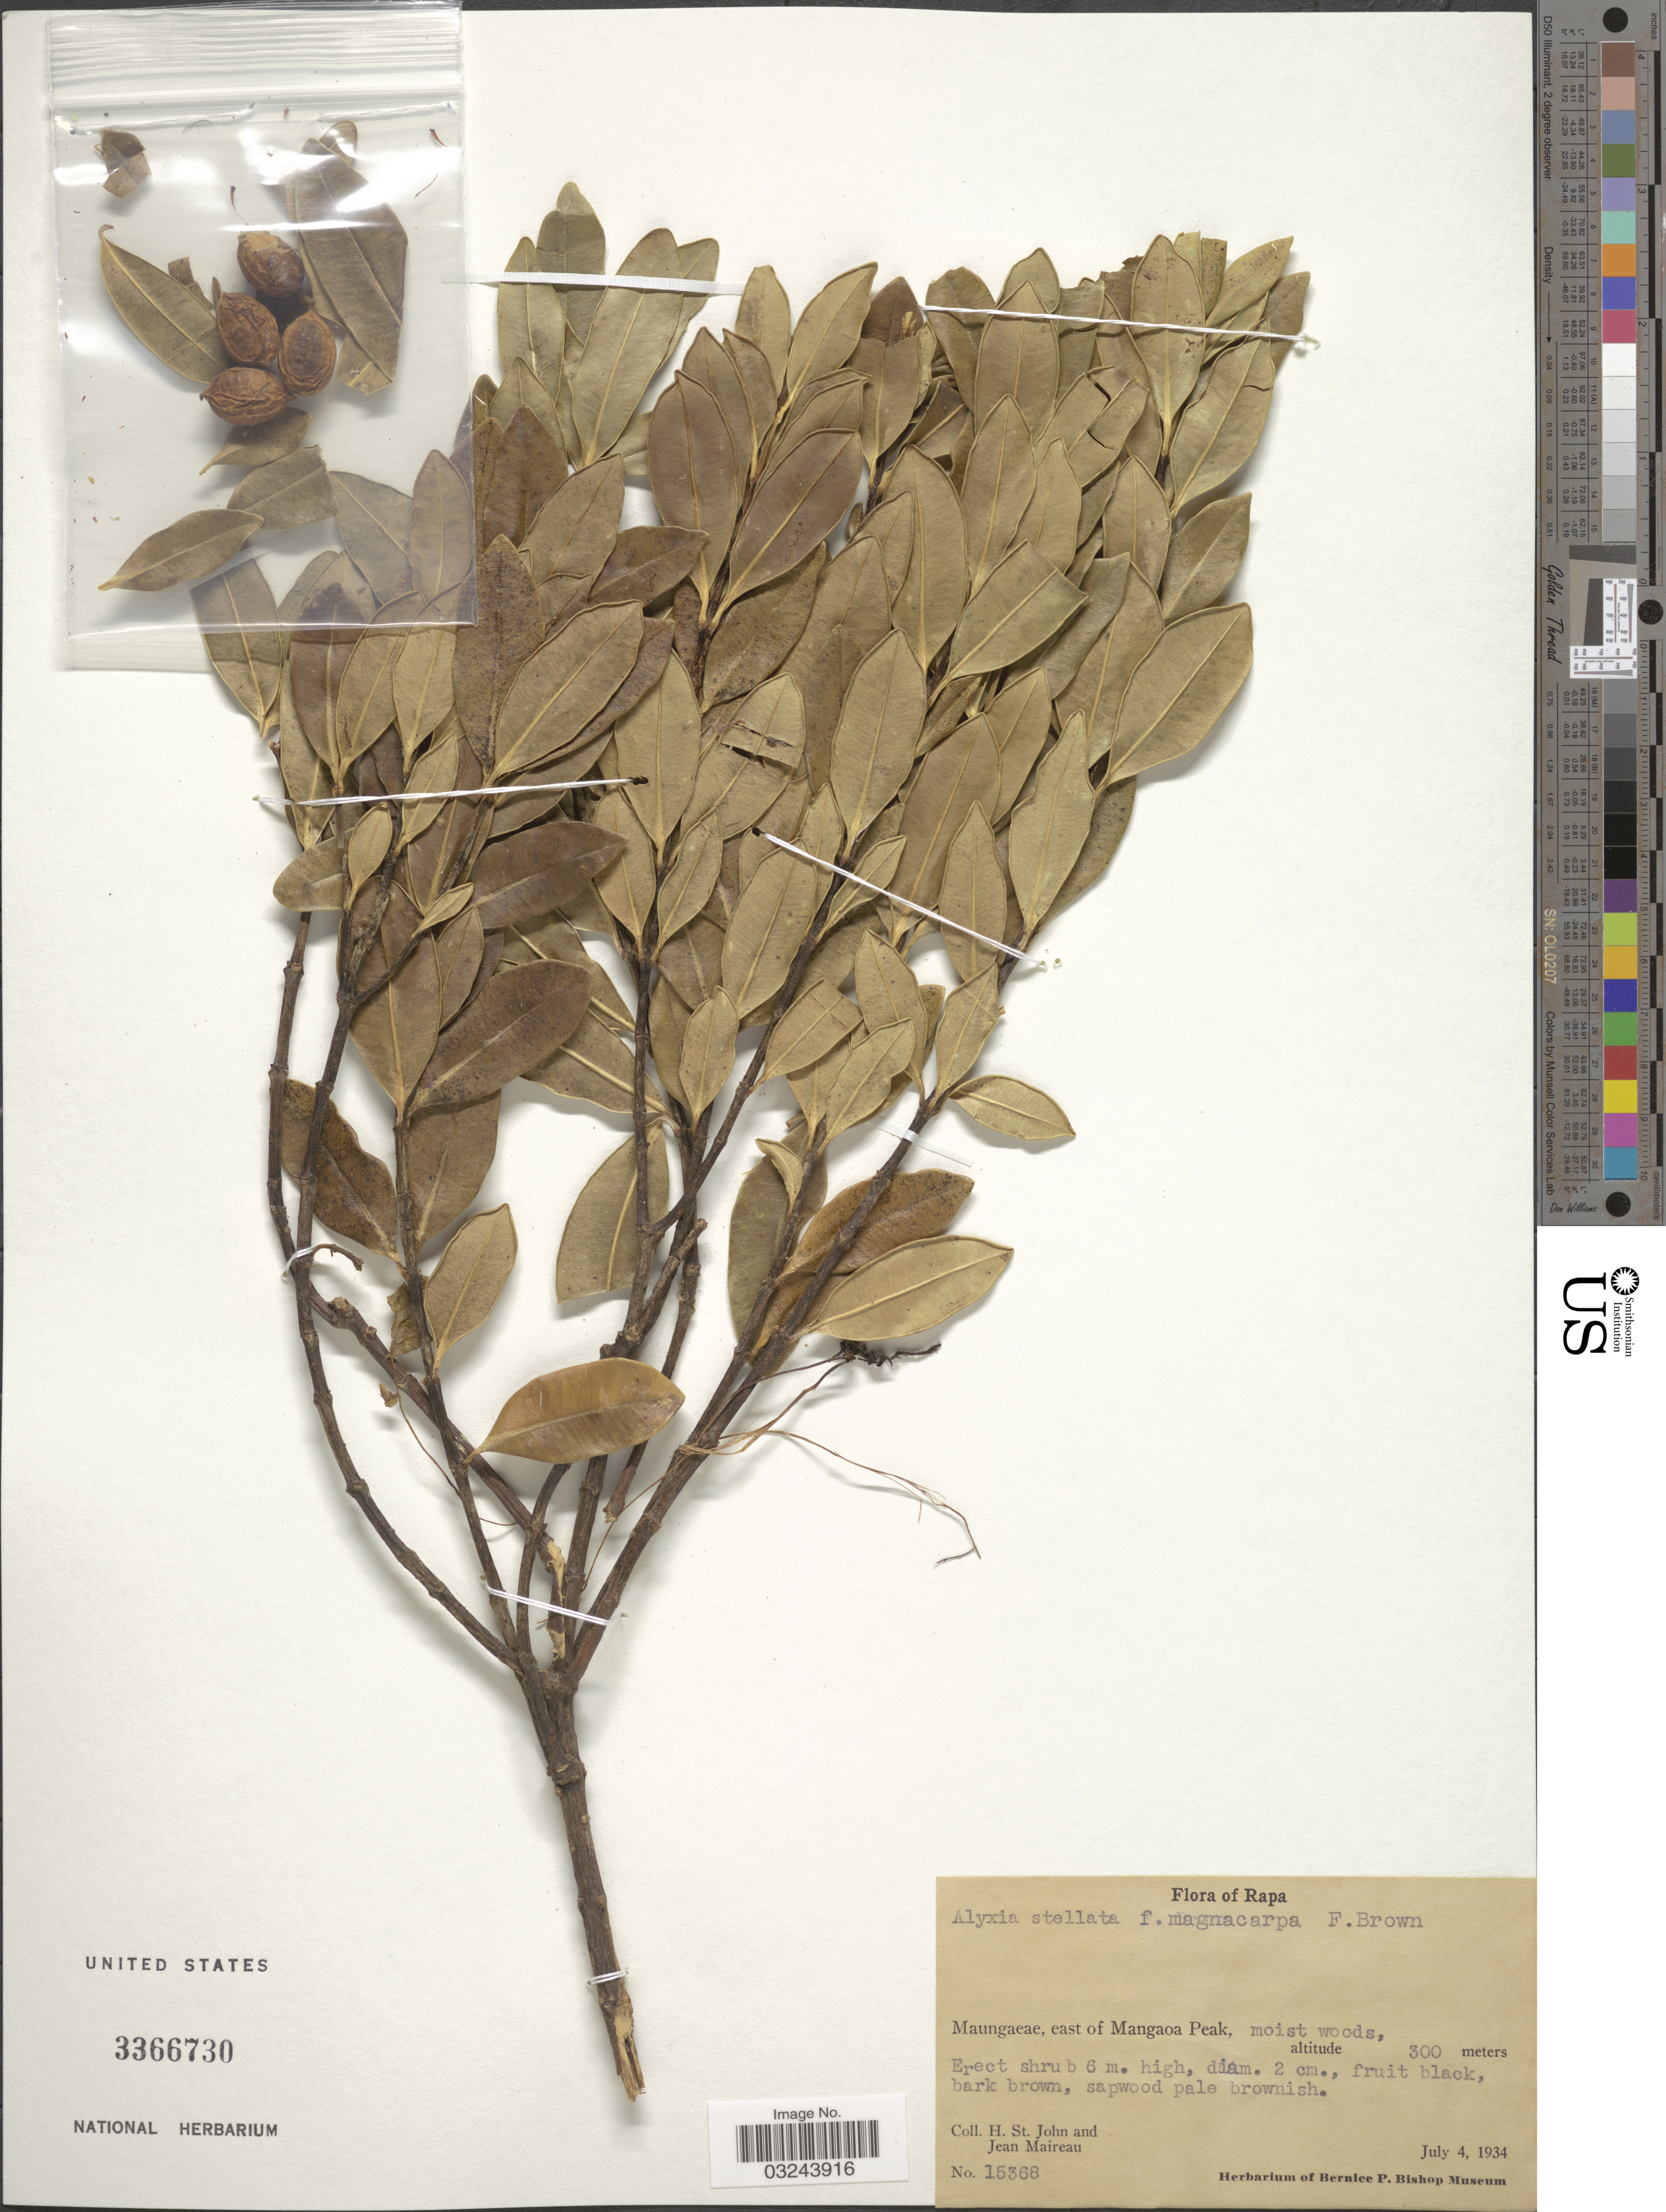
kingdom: Plantae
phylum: Tracheophyta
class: Magnoliopsida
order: Gentianales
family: Apocynaceae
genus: Alyxia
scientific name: Alyxia stellata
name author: (J.R. Forst. & G. Forst.) Roem. & Schult.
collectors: H. St. John & J. Maireau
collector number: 15368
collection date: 1934-07-04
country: French Polynesia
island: Rapa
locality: Rapa. Maungaeae, east of Mangaoa Peak.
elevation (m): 300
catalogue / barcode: US 3366730